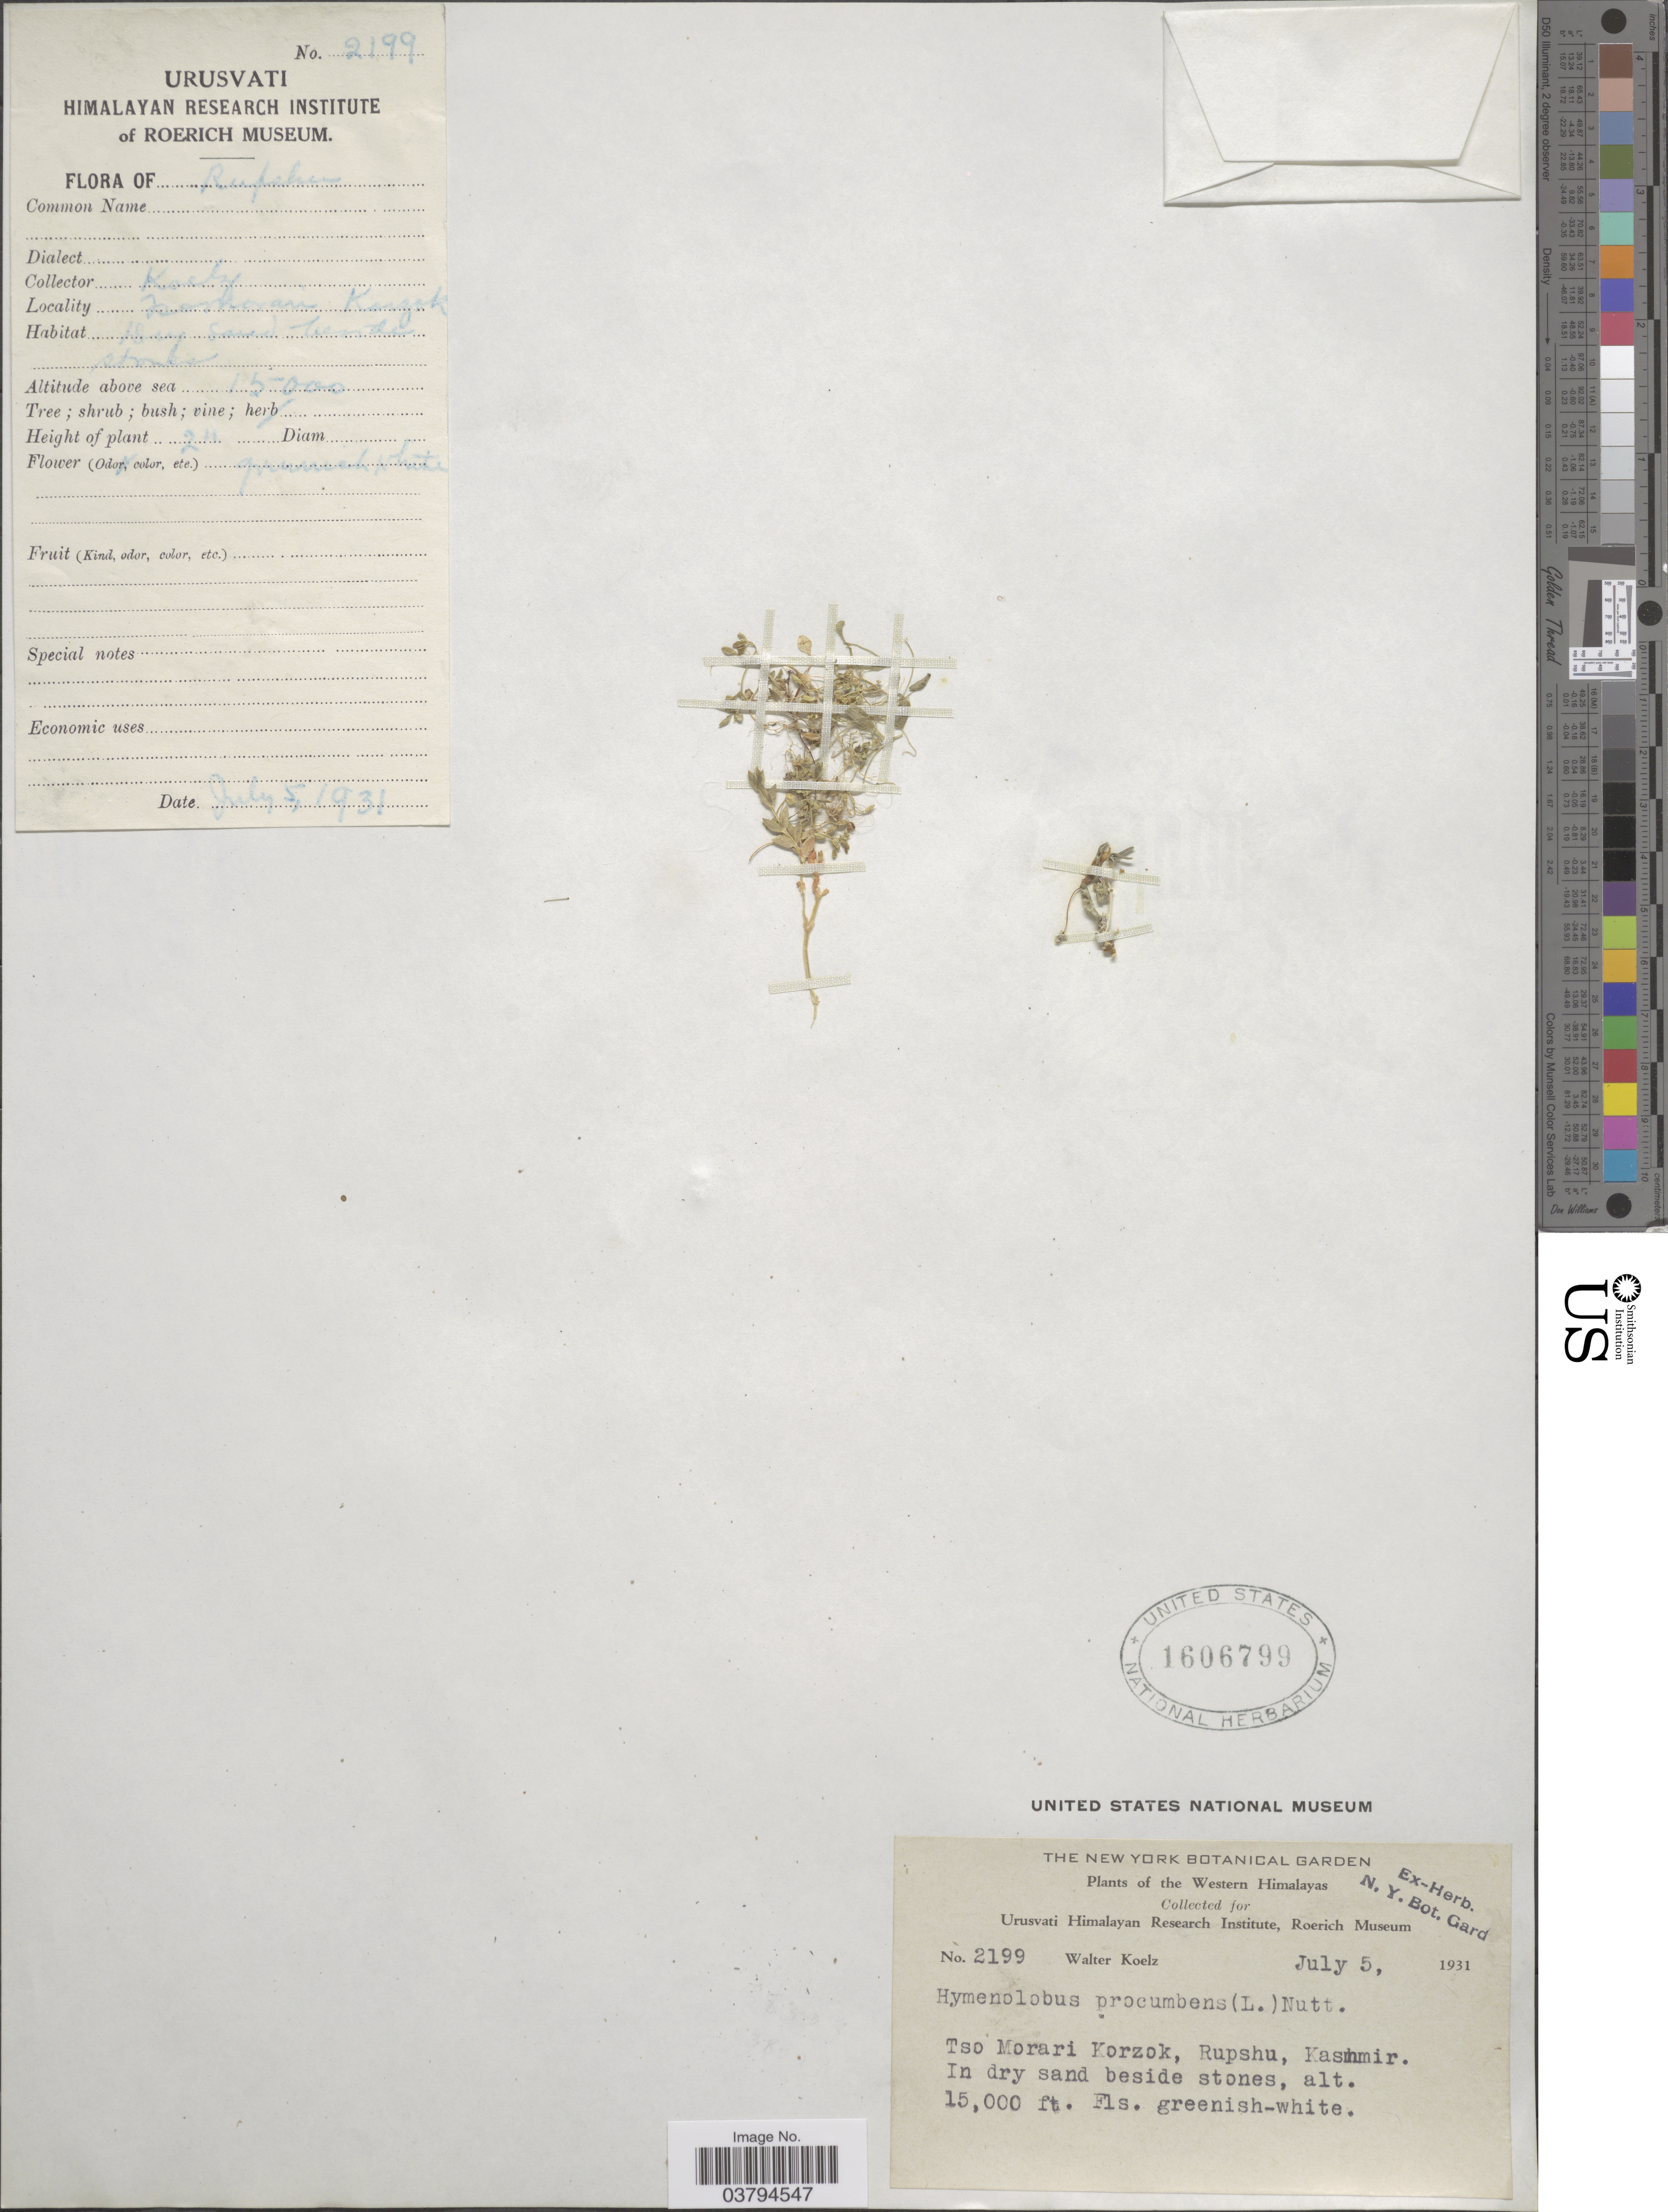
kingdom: Plantae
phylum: Tracheophyta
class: Magnoliopsida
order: Brassicales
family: Brassicaceae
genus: Hymenolobus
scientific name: Hymenolobus procumbens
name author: Nutt.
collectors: W. Koelz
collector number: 2199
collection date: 1931-07-05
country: India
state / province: Jammu and Kashmir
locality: Western Himalayas. Tso Morari Korzok, Rupshu, Kashmir.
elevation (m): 4572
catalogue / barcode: US 1606799